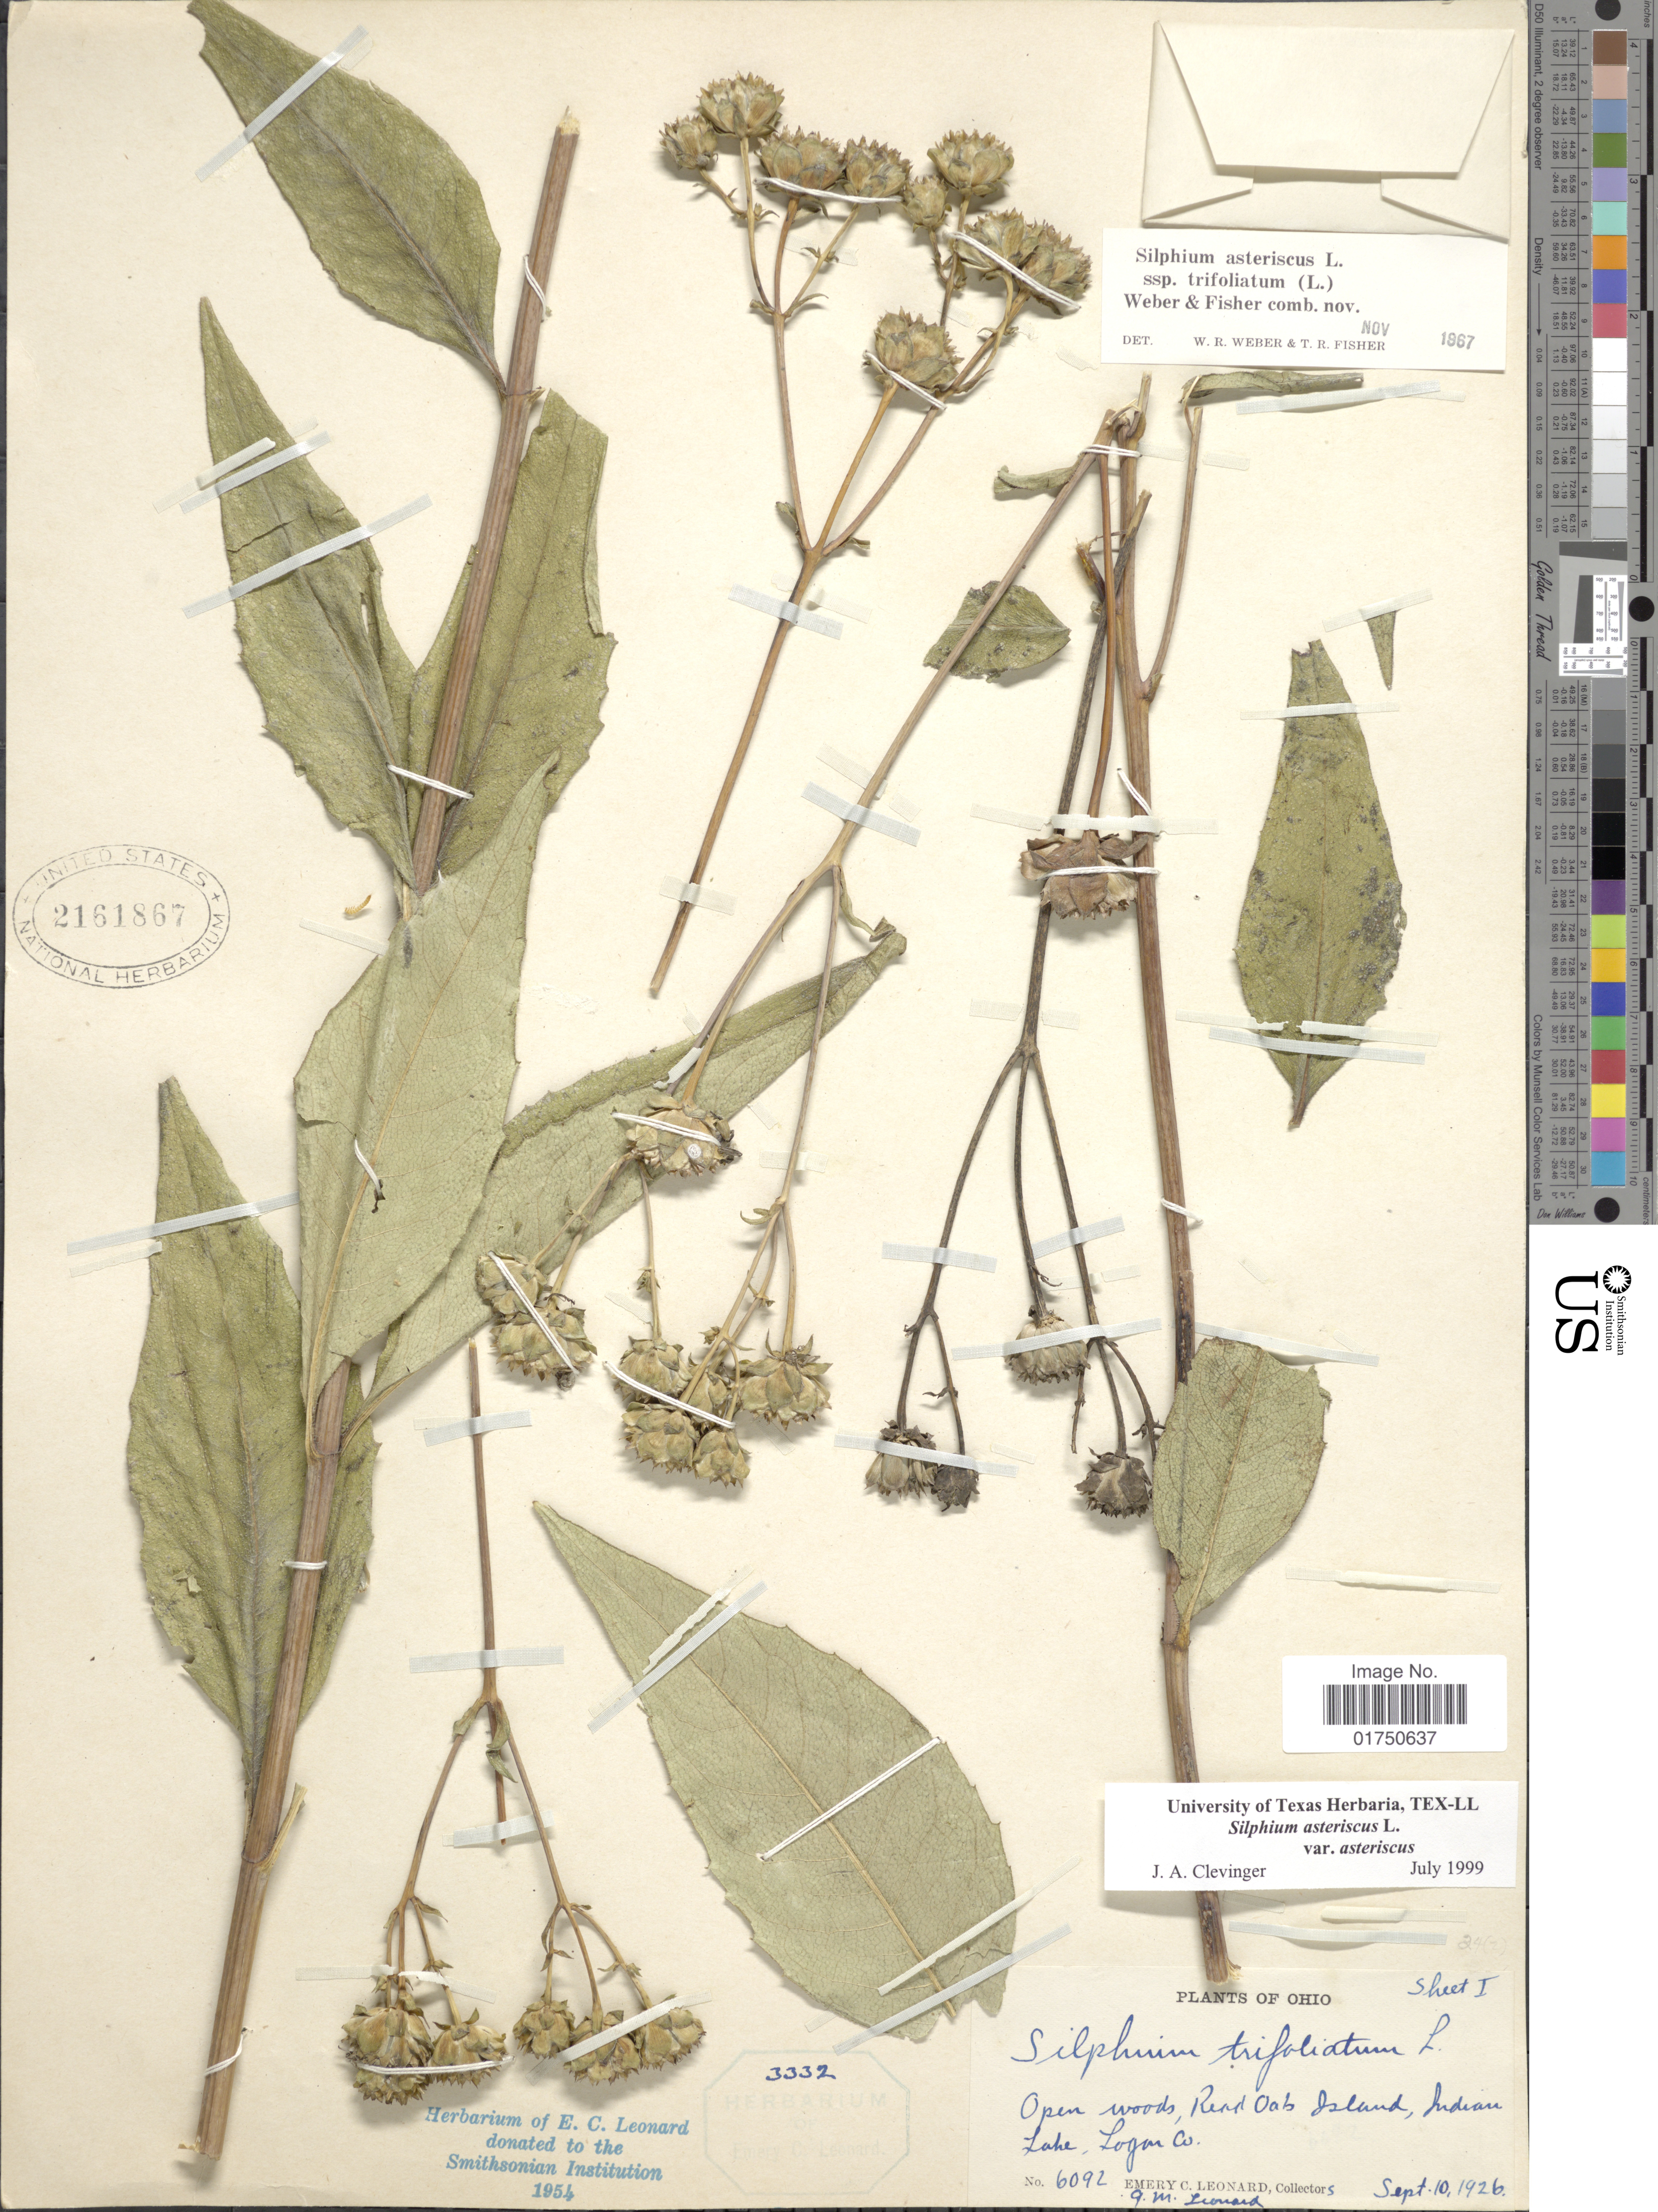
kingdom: Plantae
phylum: Tracheophyta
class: Magnoliopsida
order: Asterales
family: Asteraceae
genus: Silphium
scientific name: Silphium asteriscus var. asteriscus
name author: L.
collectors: E. C. Leonard & G. M. Leonard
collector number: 6092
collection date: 1926-09-10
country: United States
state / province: Ohio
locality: Open woods, Red Oak Island, Indian Lake, Logan Co.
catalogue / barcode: US 2161867